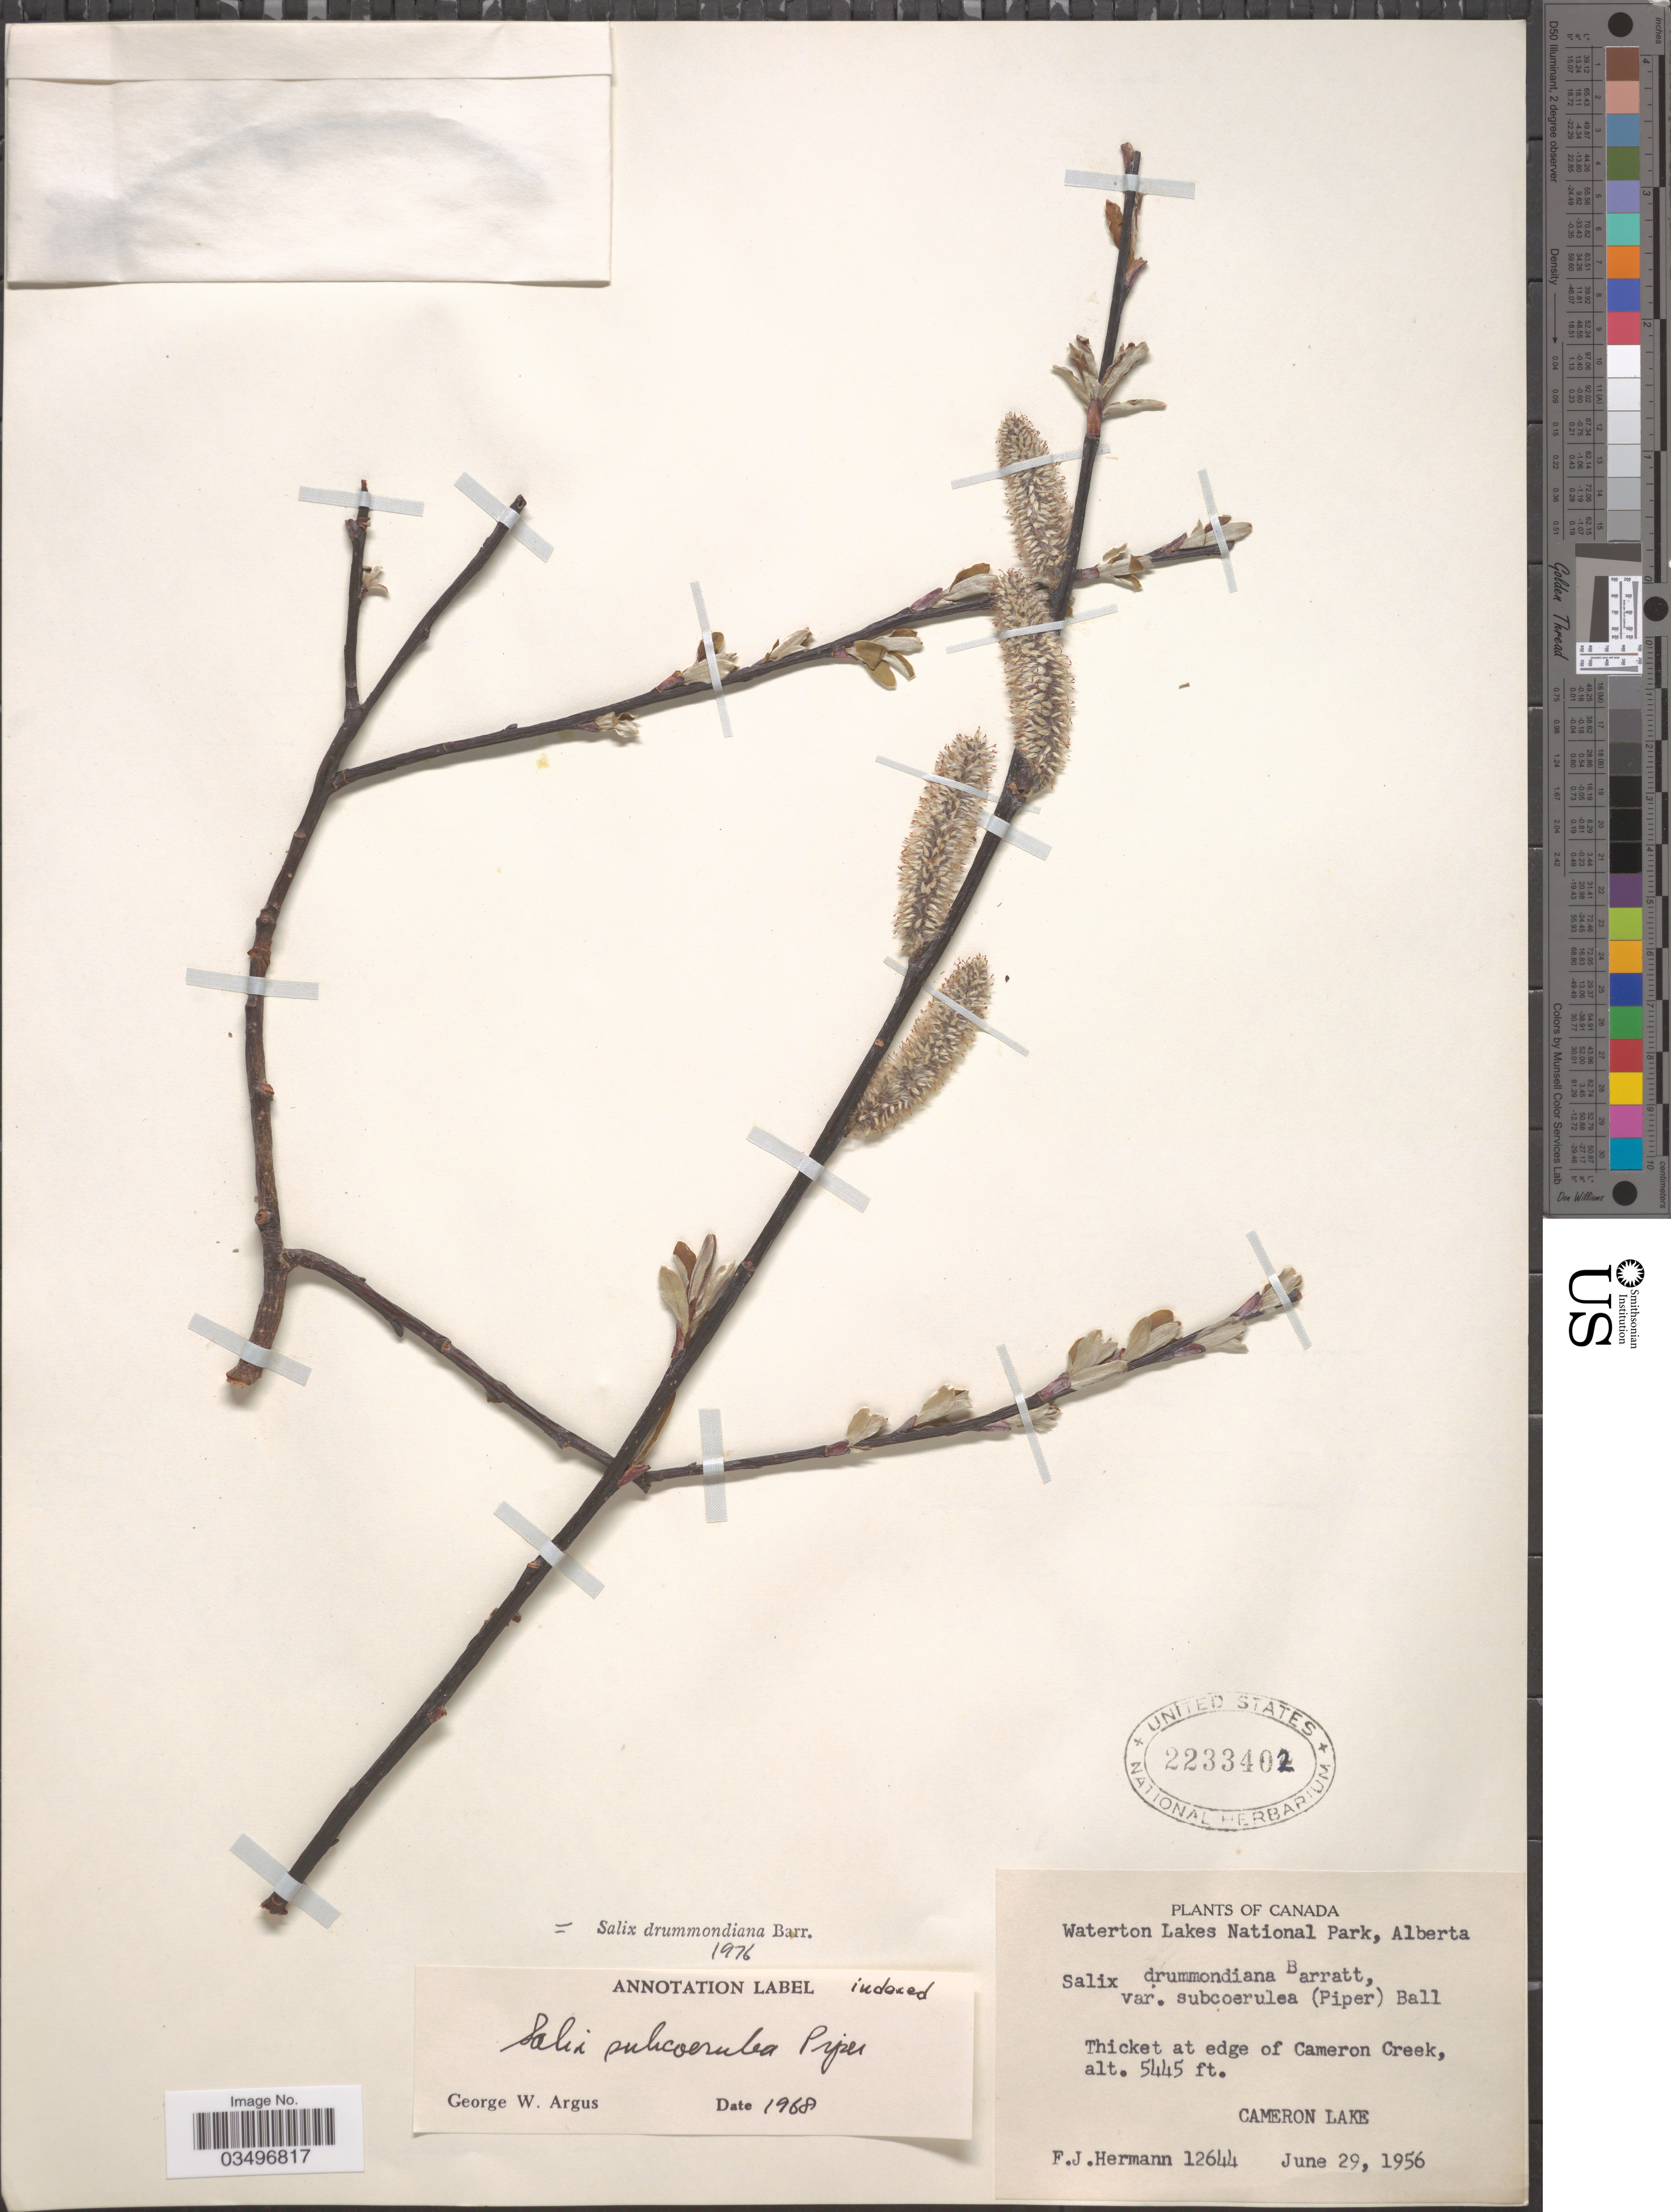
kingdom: Plantae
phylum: Tracheophyta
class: Magnoliopsida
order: Malpighiales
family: Salicaceae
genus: Salix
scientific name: Salix drummondiana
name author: Barratt ex Hook.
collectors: F. J. Hermann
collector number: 12644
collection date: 1956-06-29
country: Canada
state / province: Alberta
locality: Waterton Lakes National Park. At edge of Cameron Creek. Cameron Lake.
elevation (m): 1660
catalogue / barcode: US 2233402